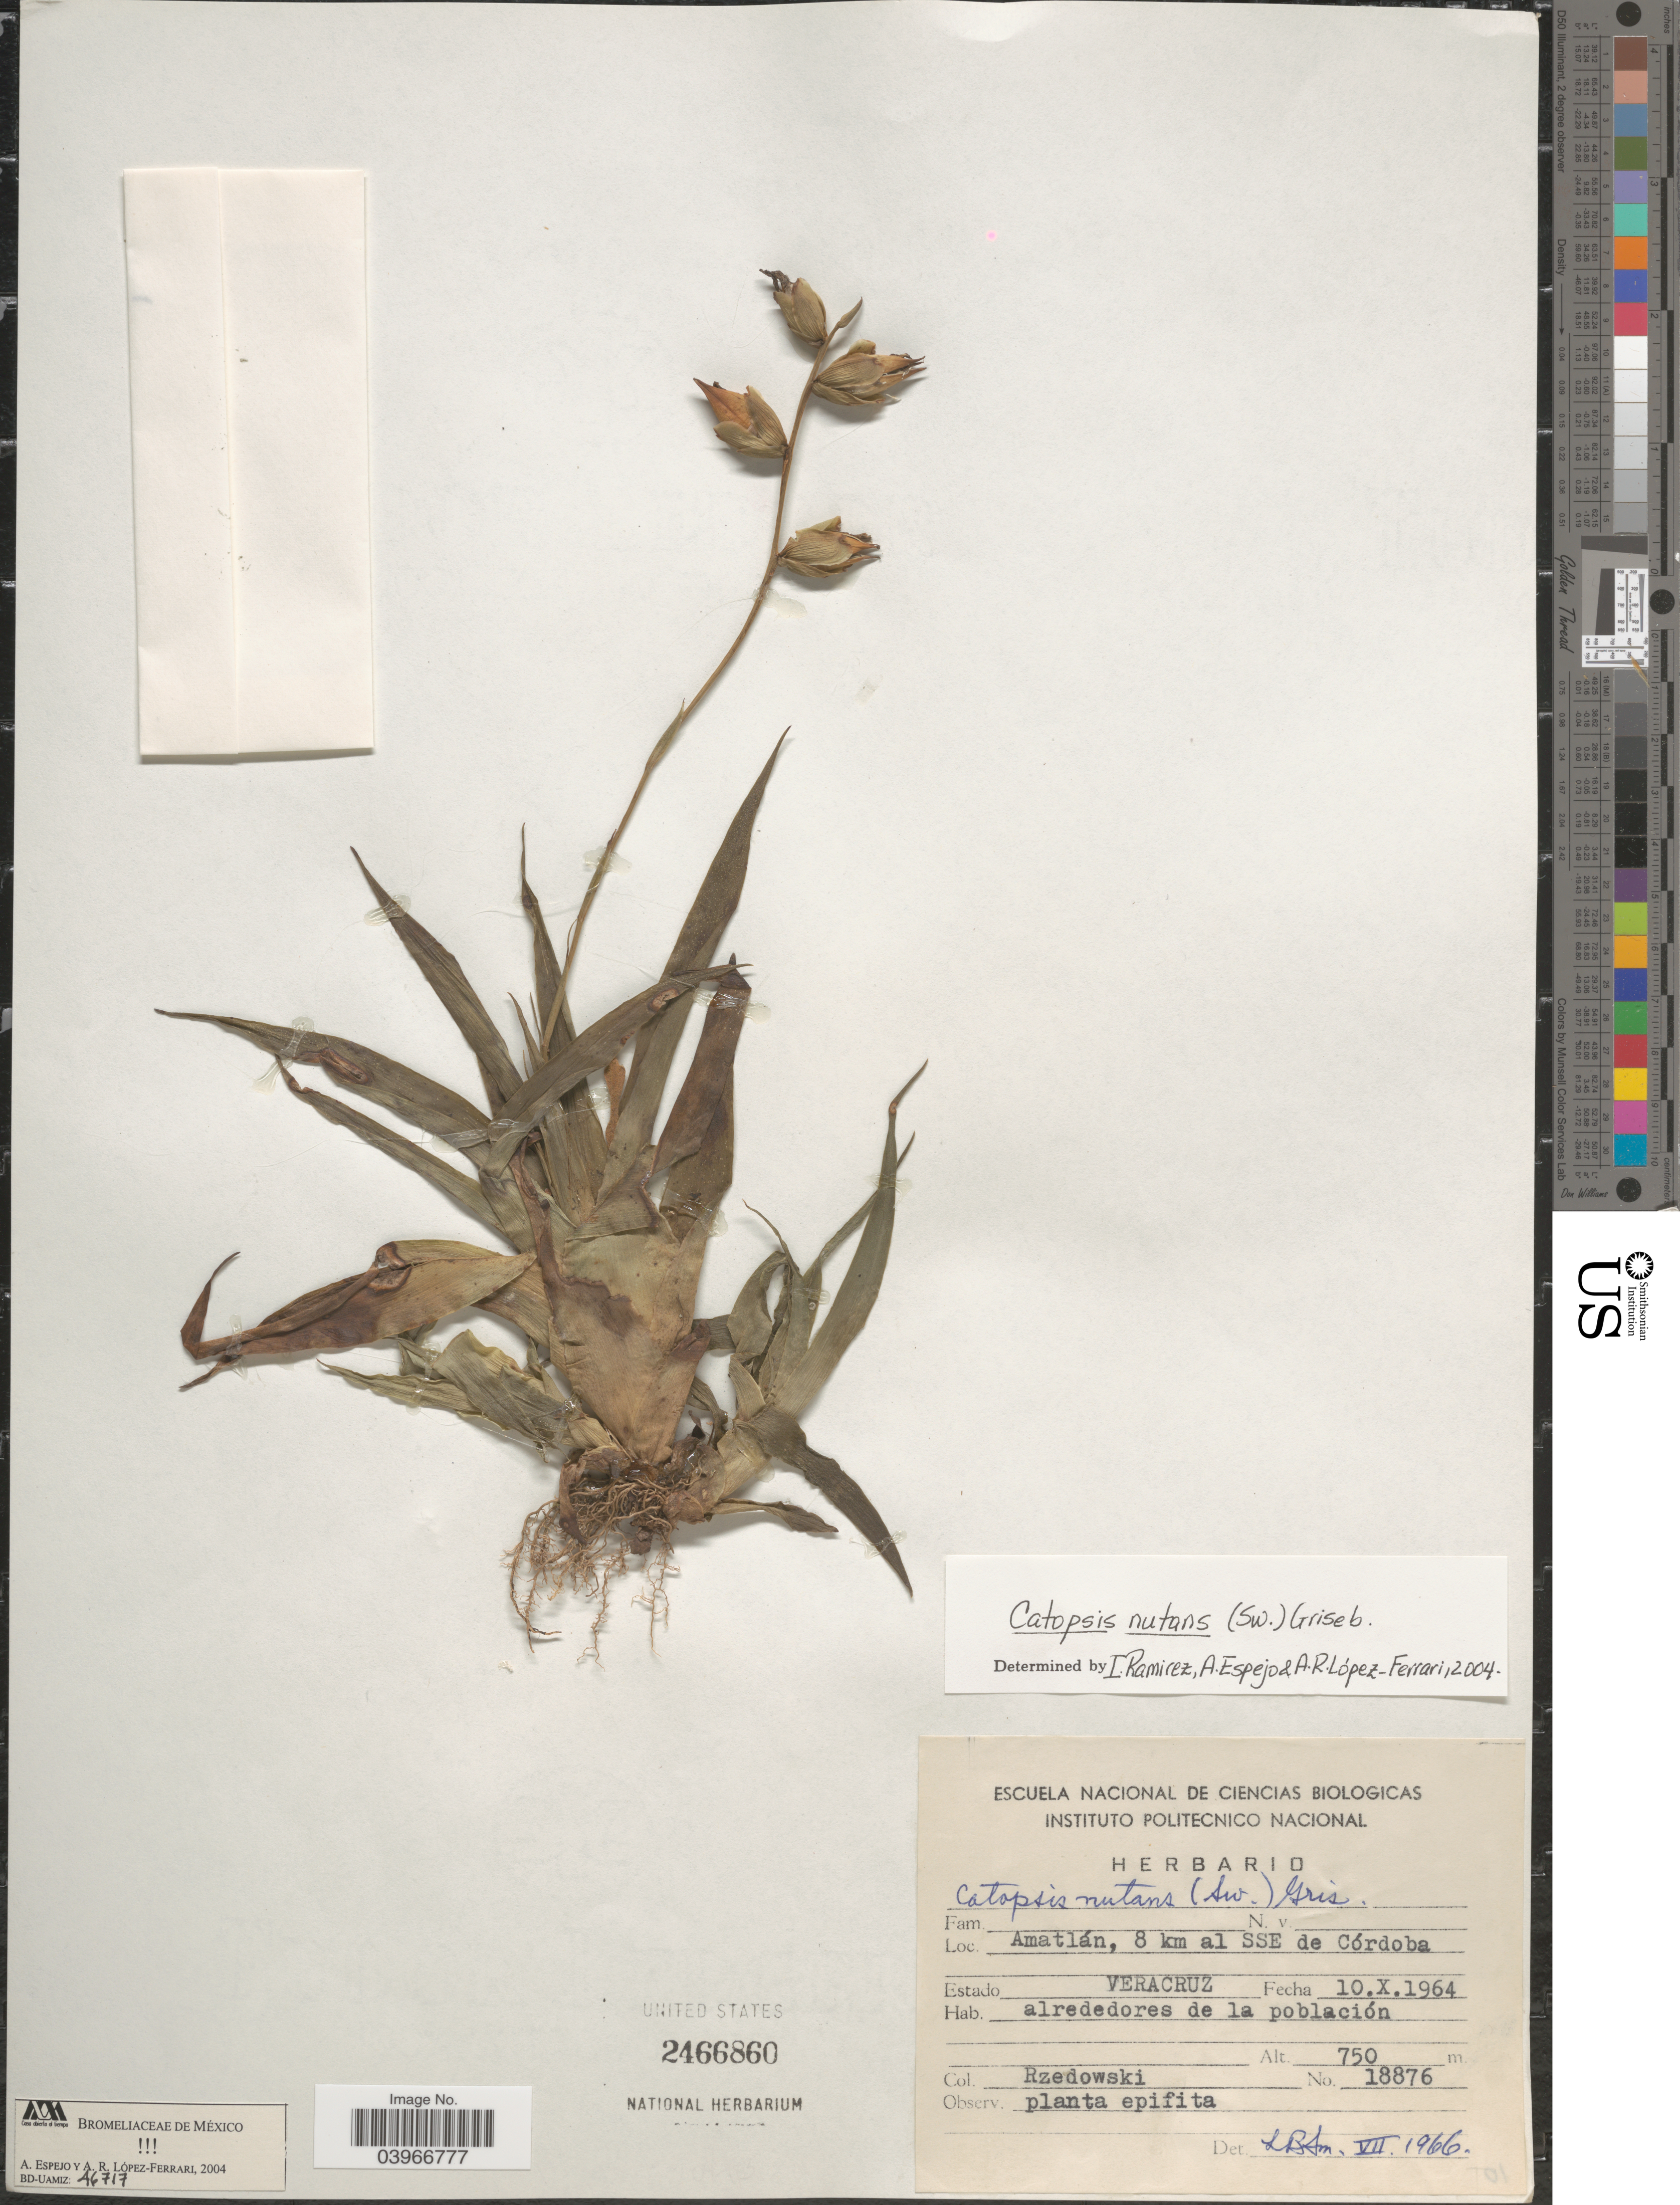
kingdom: Plantae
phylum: Tracheophyta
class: Liliopsida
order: Poales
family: Bromeliaceae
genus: Catopsis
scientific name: Catopsis nutans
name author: (Sw.) Griseb.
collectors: Rzedowski, --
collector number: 18876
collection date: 1964-10-10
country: Mexico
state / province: Veracruz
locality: Amatlán, 8 km al SSE de Córdoba. Estado Veracruz.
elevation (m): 750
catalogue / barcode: US 2466860